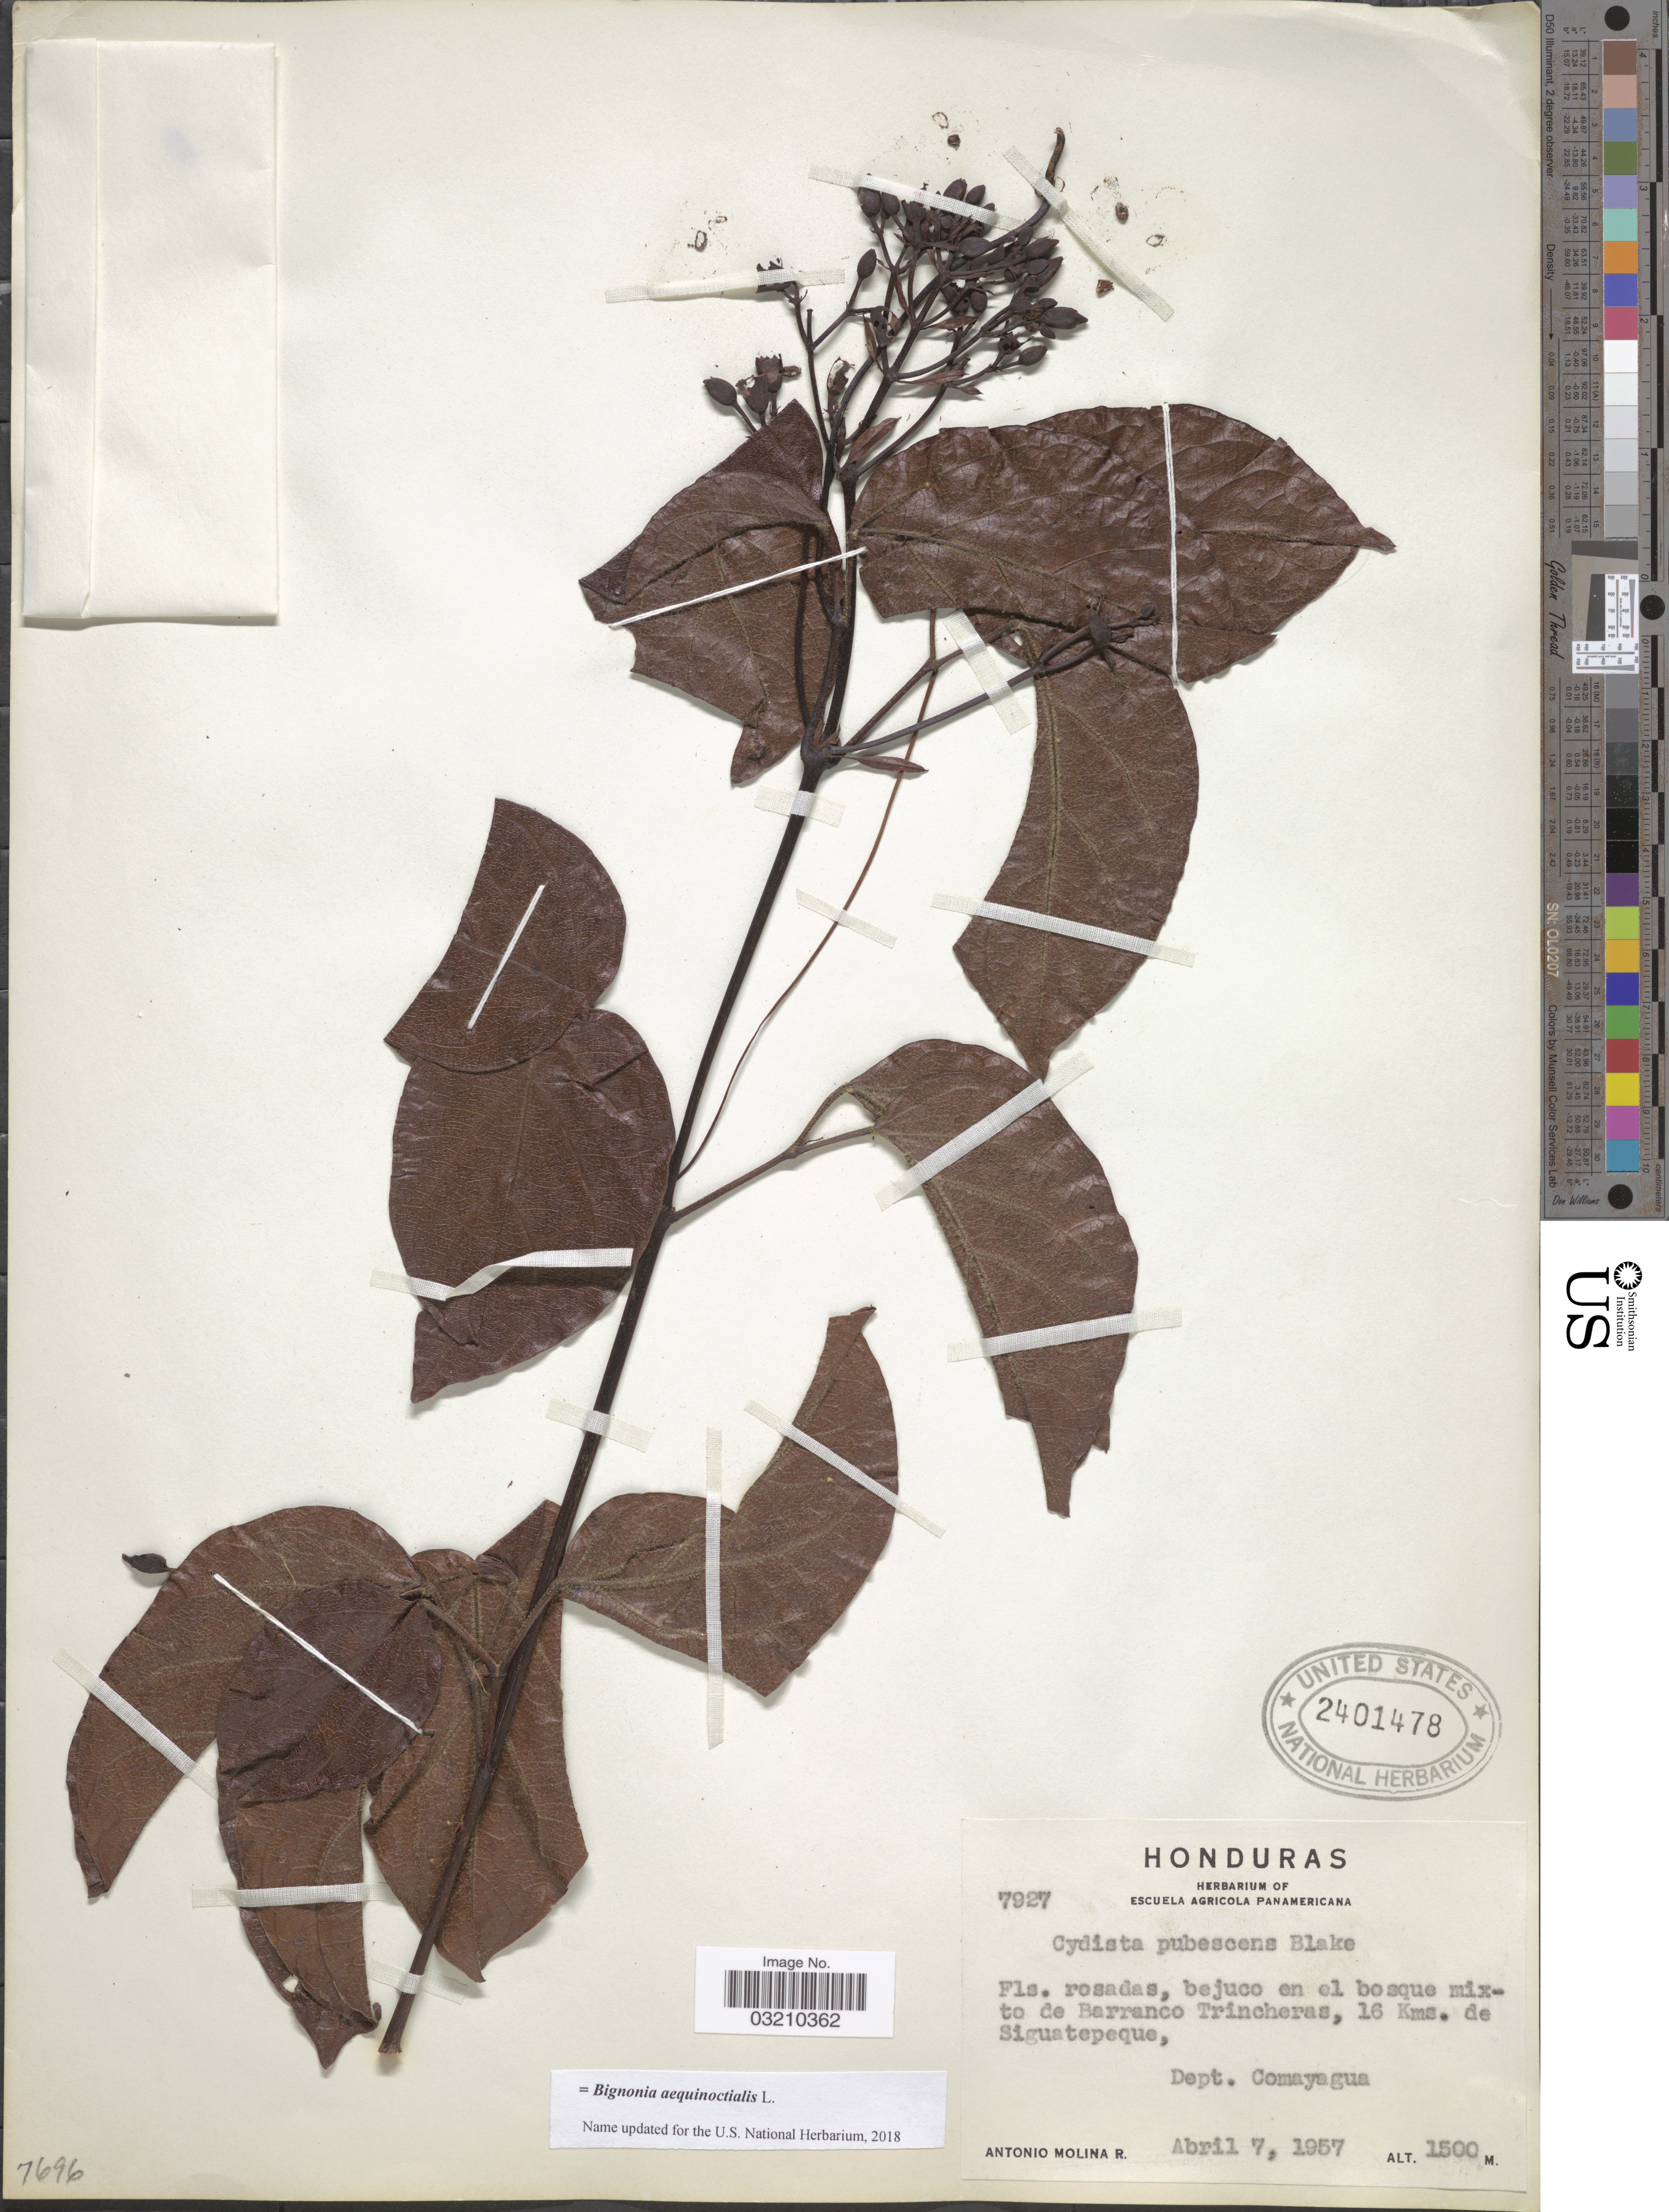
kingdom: Plantae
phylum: Tracheophyta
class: Magnoliopsida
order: Lamiales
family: Bignoniaceae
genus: Bignonia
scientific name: Bignonia aequinoctialis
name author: L.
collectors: A. Molina R.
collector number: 7927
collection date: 1957-04-07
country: Honduras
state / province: Comayagua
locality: Bejuco en el bosque mixto de Barranco Trincheras, 16 Kms. de Siguatepeque, Dept. Comayagua.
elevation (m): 1500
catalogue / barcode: US 2401478